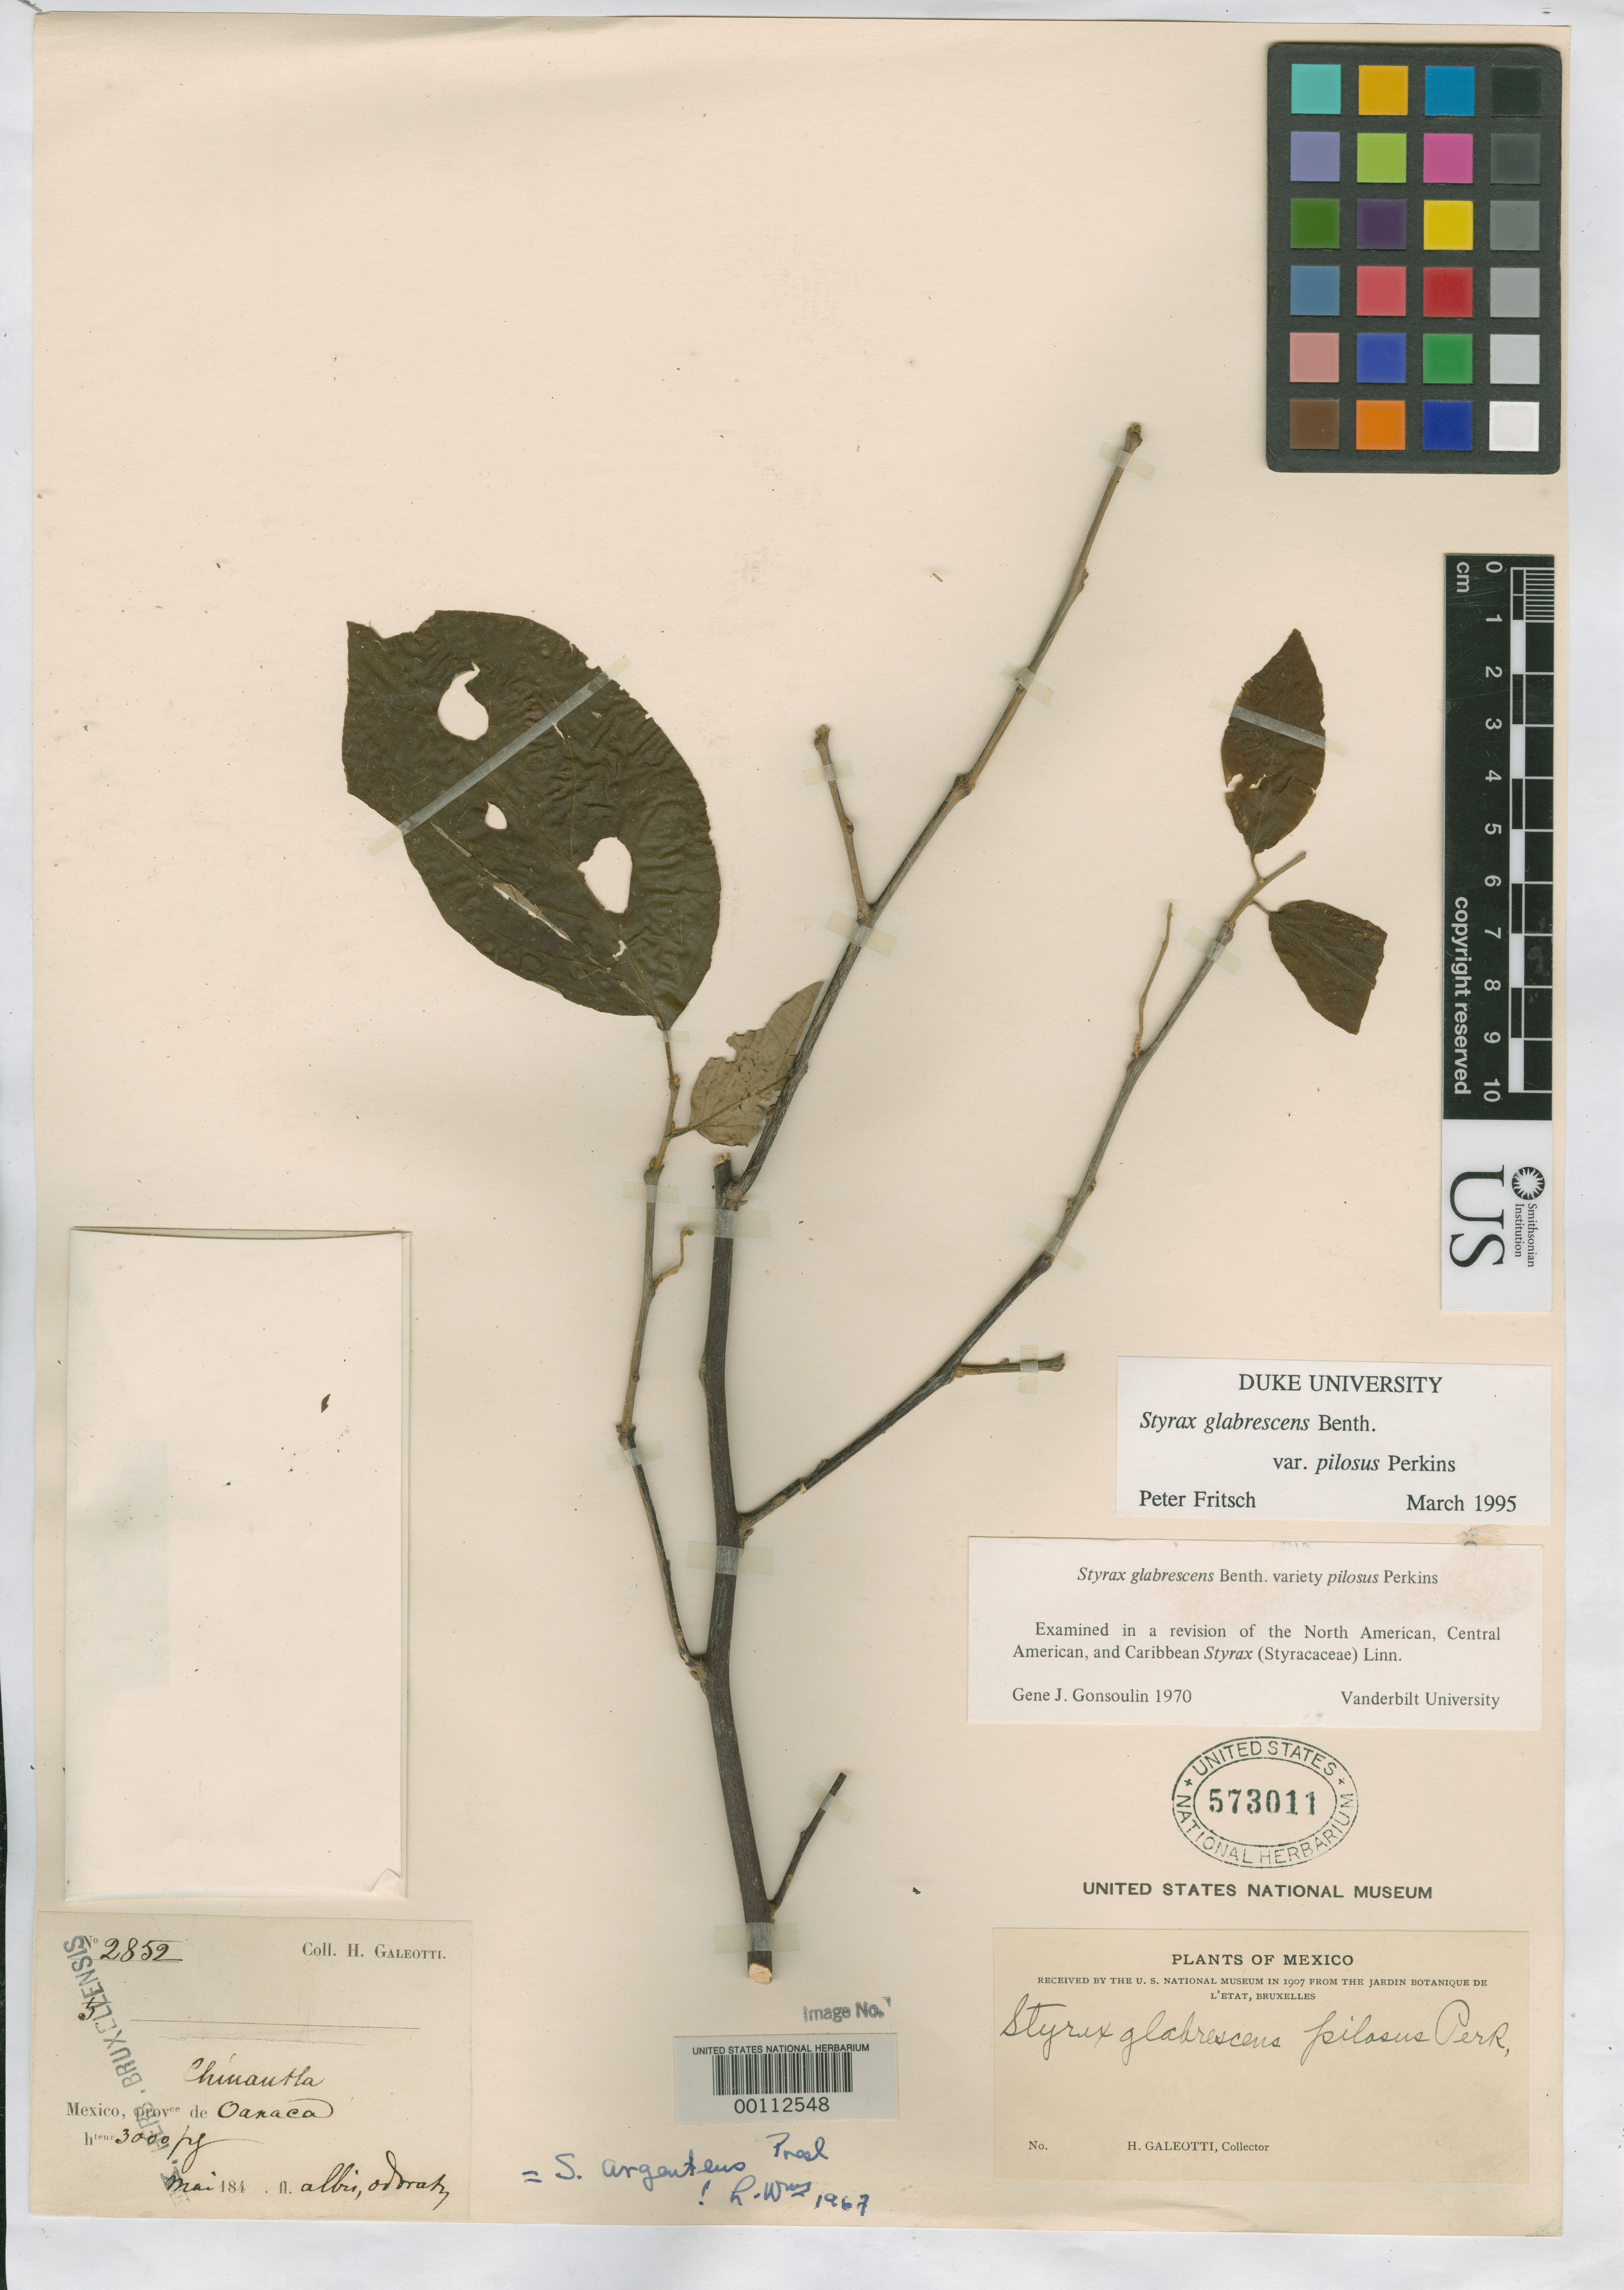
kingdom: Plantae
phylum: Tracheophyta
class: Magnoliopsida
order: Ericales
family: Styracaceae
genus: Styrax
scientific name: Styrax glabrescens var. pilosus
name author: Perkins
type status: Isotype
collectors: H. G. Galeotti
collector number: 2852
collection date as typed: May 1844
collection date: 1844-05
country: Mexico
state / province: Oaxaca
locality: Chinantla and Rincon.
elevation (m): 1000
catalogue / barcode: US 573011